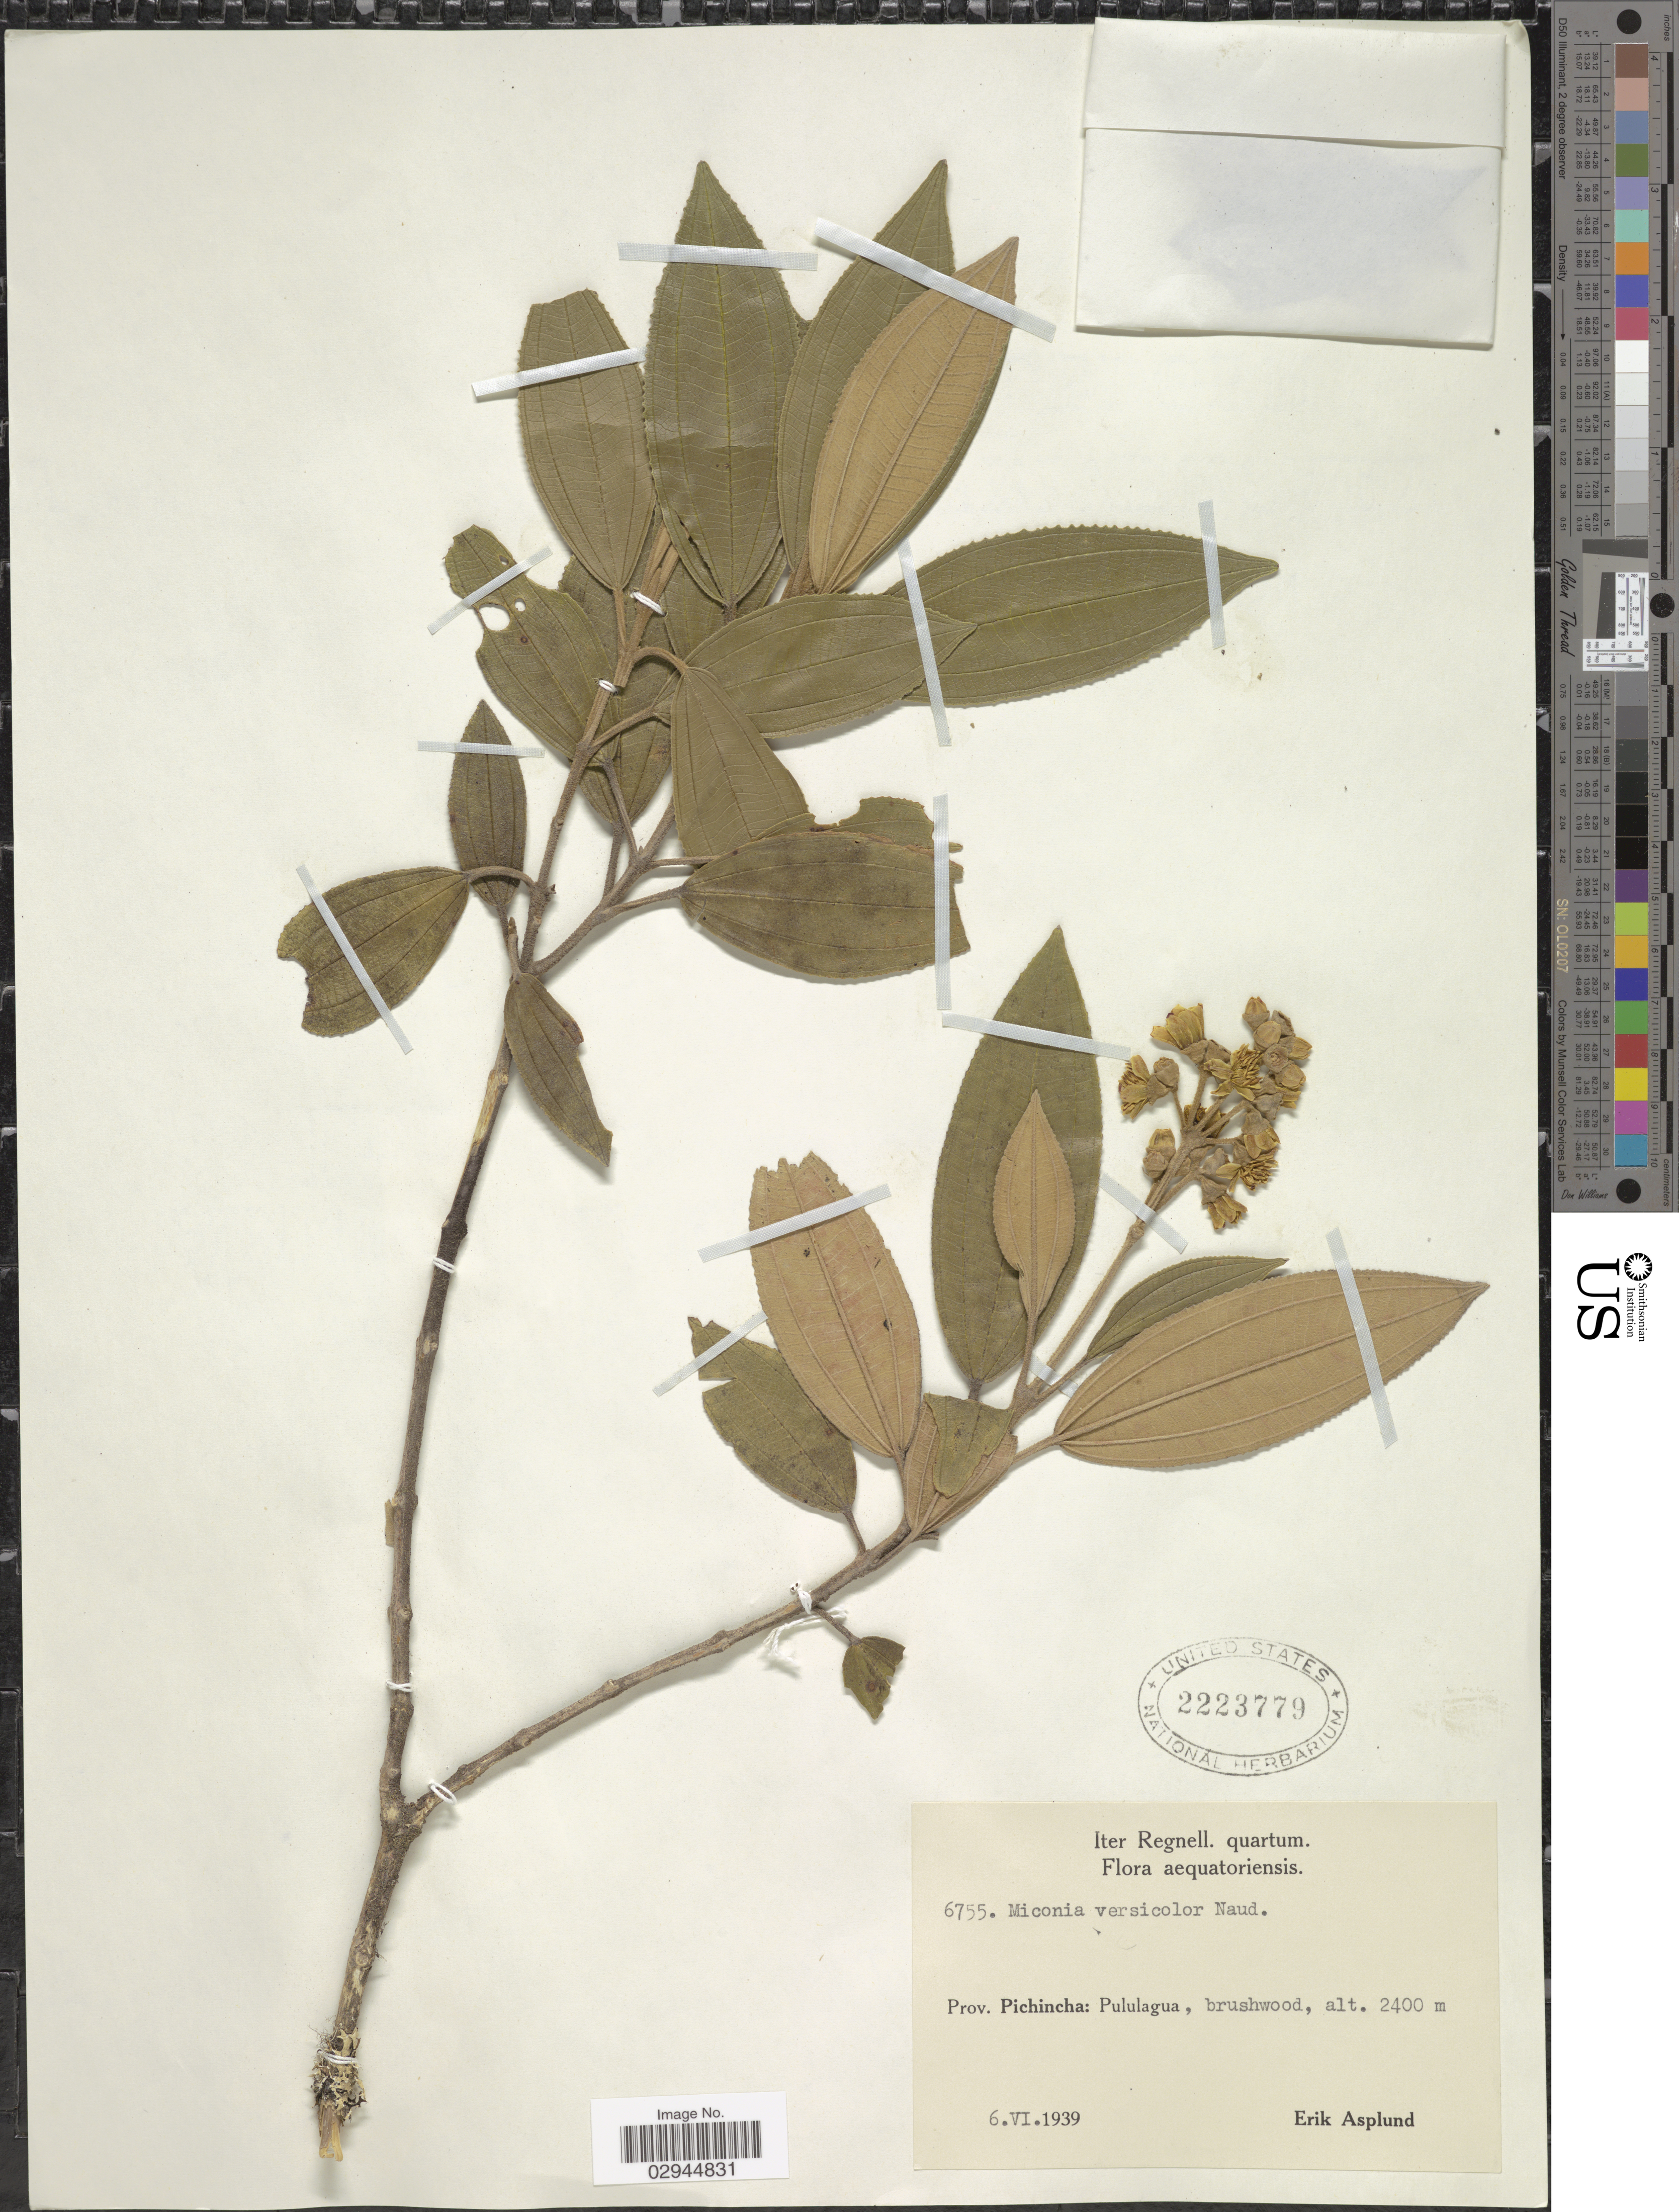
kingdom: Plantae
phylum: Tracheophyta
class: Magnoliopsida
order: Myrtales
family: Melastomataceae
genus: Miconia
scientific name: Miconia versicolor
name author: Naudin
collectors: E. Asplund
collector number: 6755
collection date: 1939-06-06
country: Ecuador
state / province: Pichincha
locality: Pululagua.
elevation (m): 2400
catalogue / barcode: US 2223779